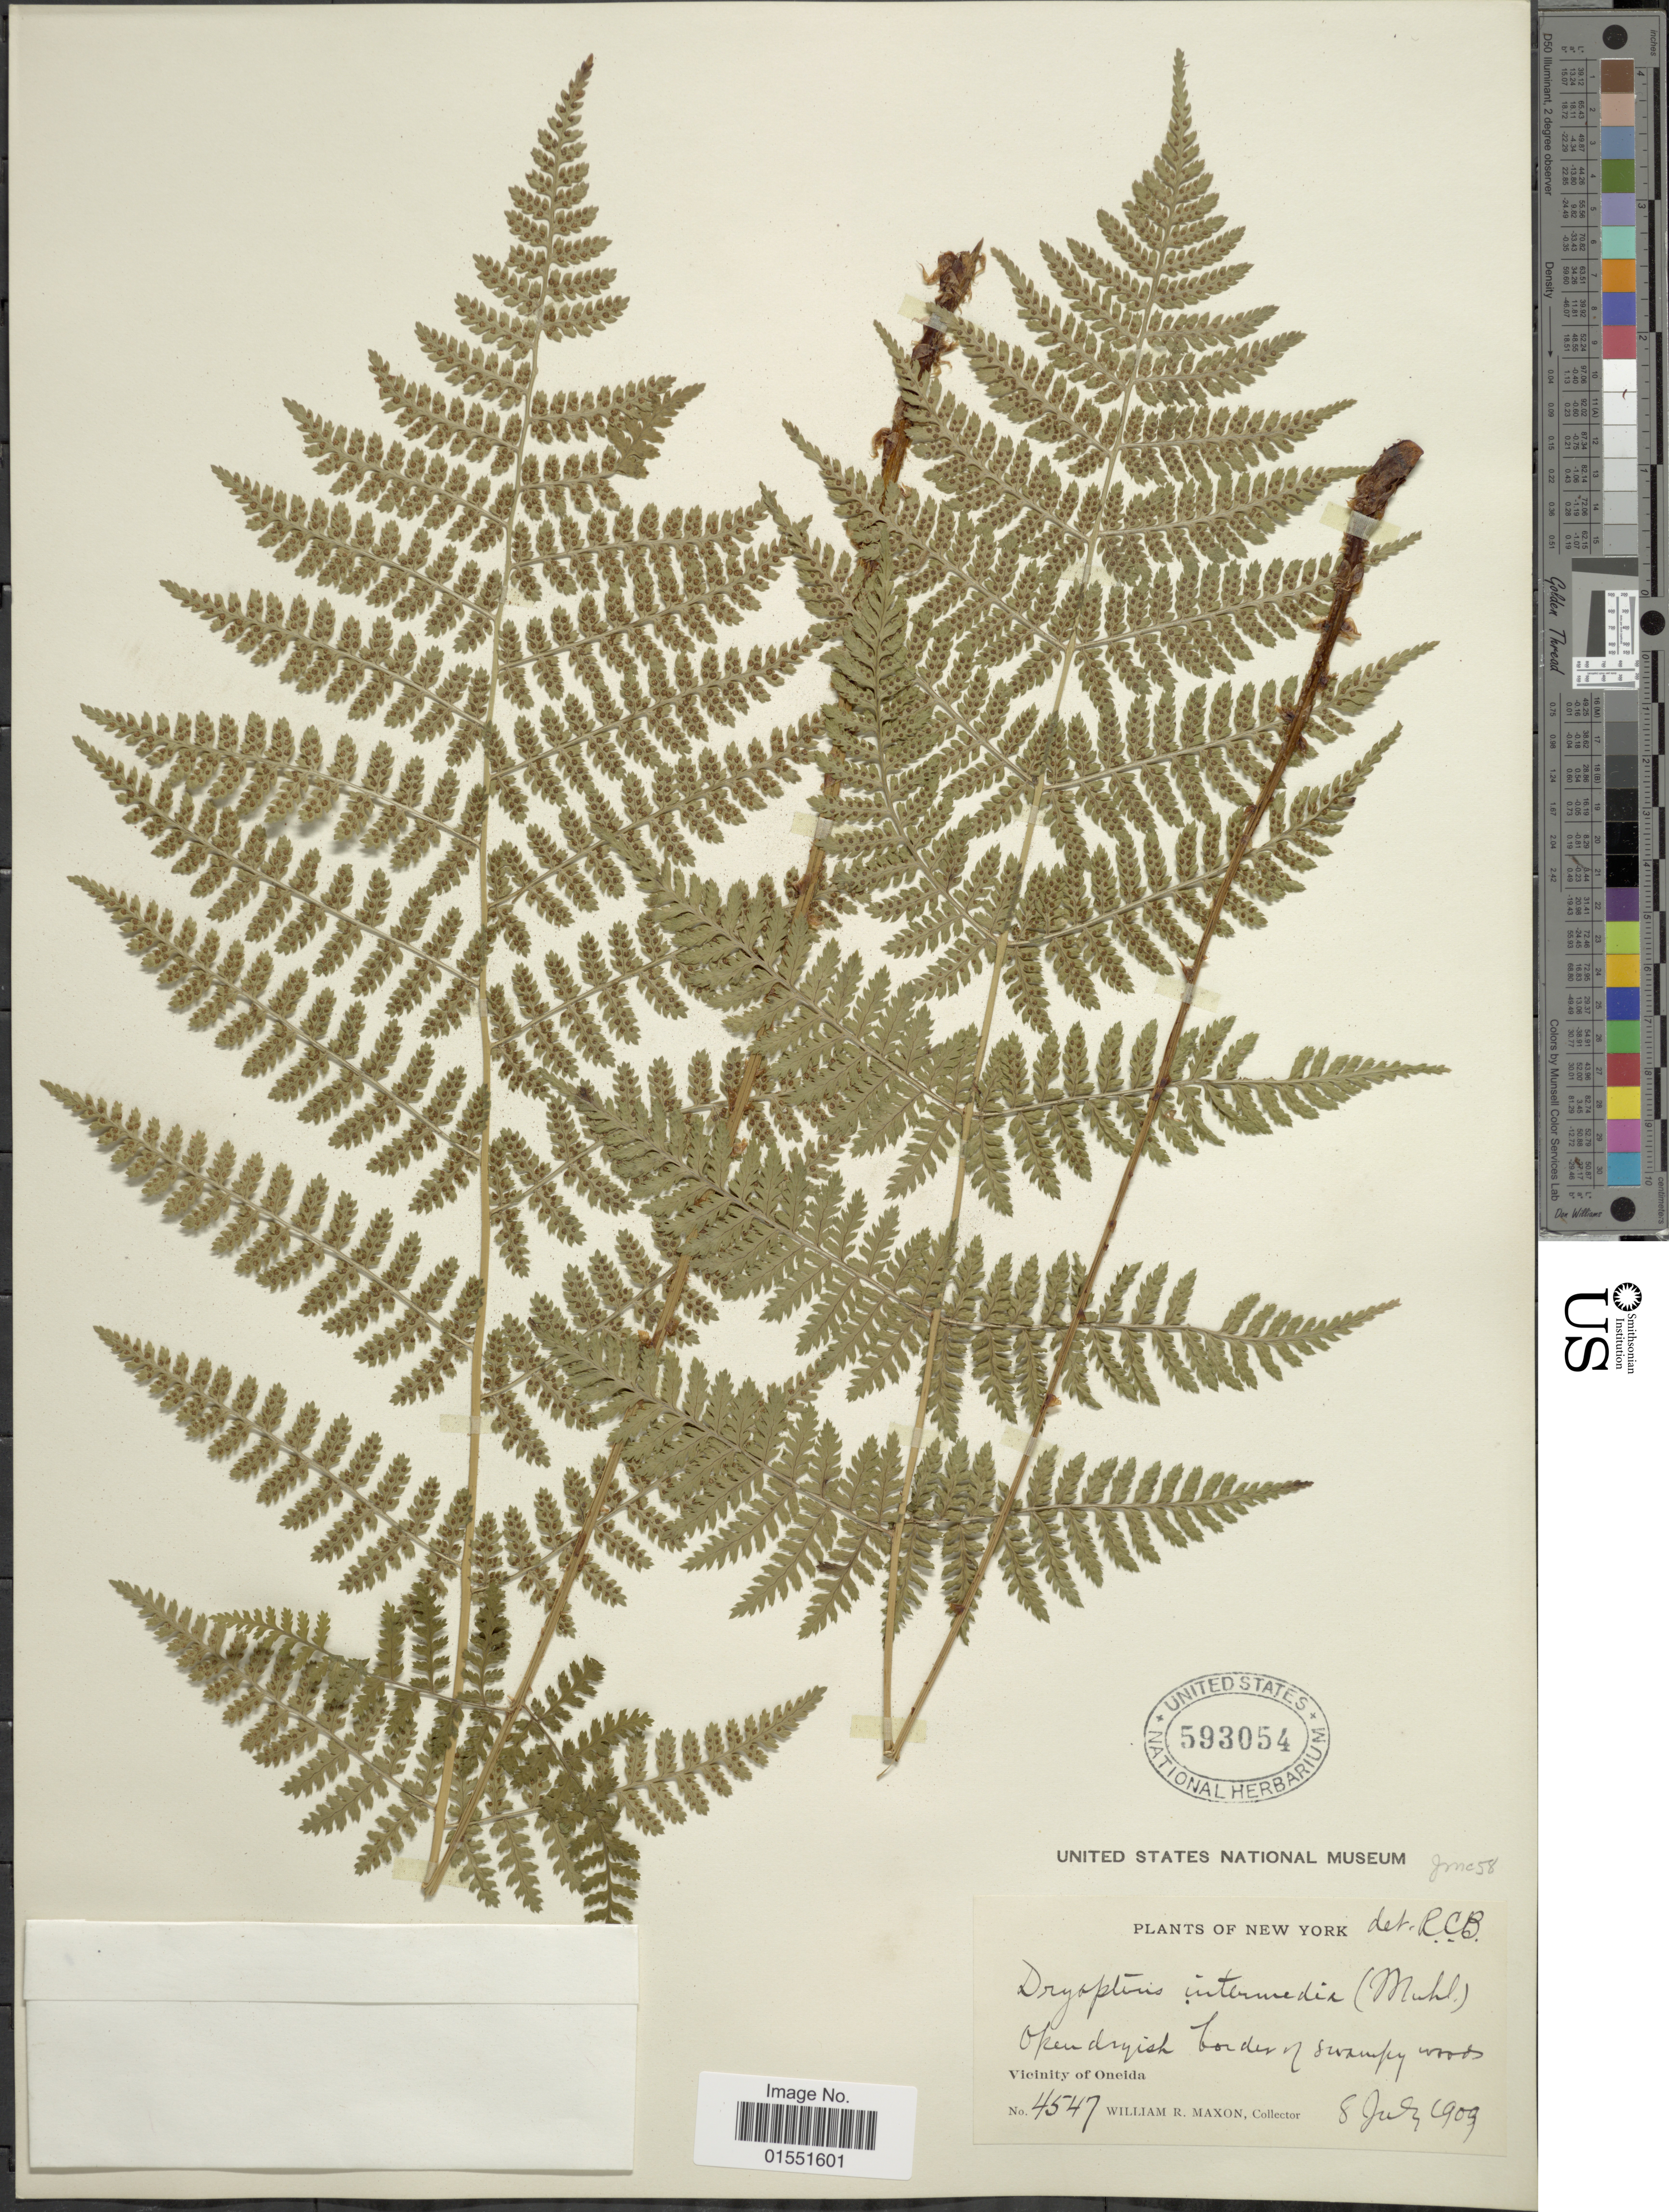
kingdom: Plantae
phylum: Tracheophyta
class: Polypodiopsida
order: Polypodiales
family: Dryopteridaceae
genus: Dryopteris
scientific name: Dryopteris intermedia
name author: (Muhl.) A. Gray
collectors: W. R. Maxon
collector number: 4547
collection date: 1909-07-08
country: United States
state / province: New York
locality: Orendryish border of swampy woods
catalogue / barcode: US 593054